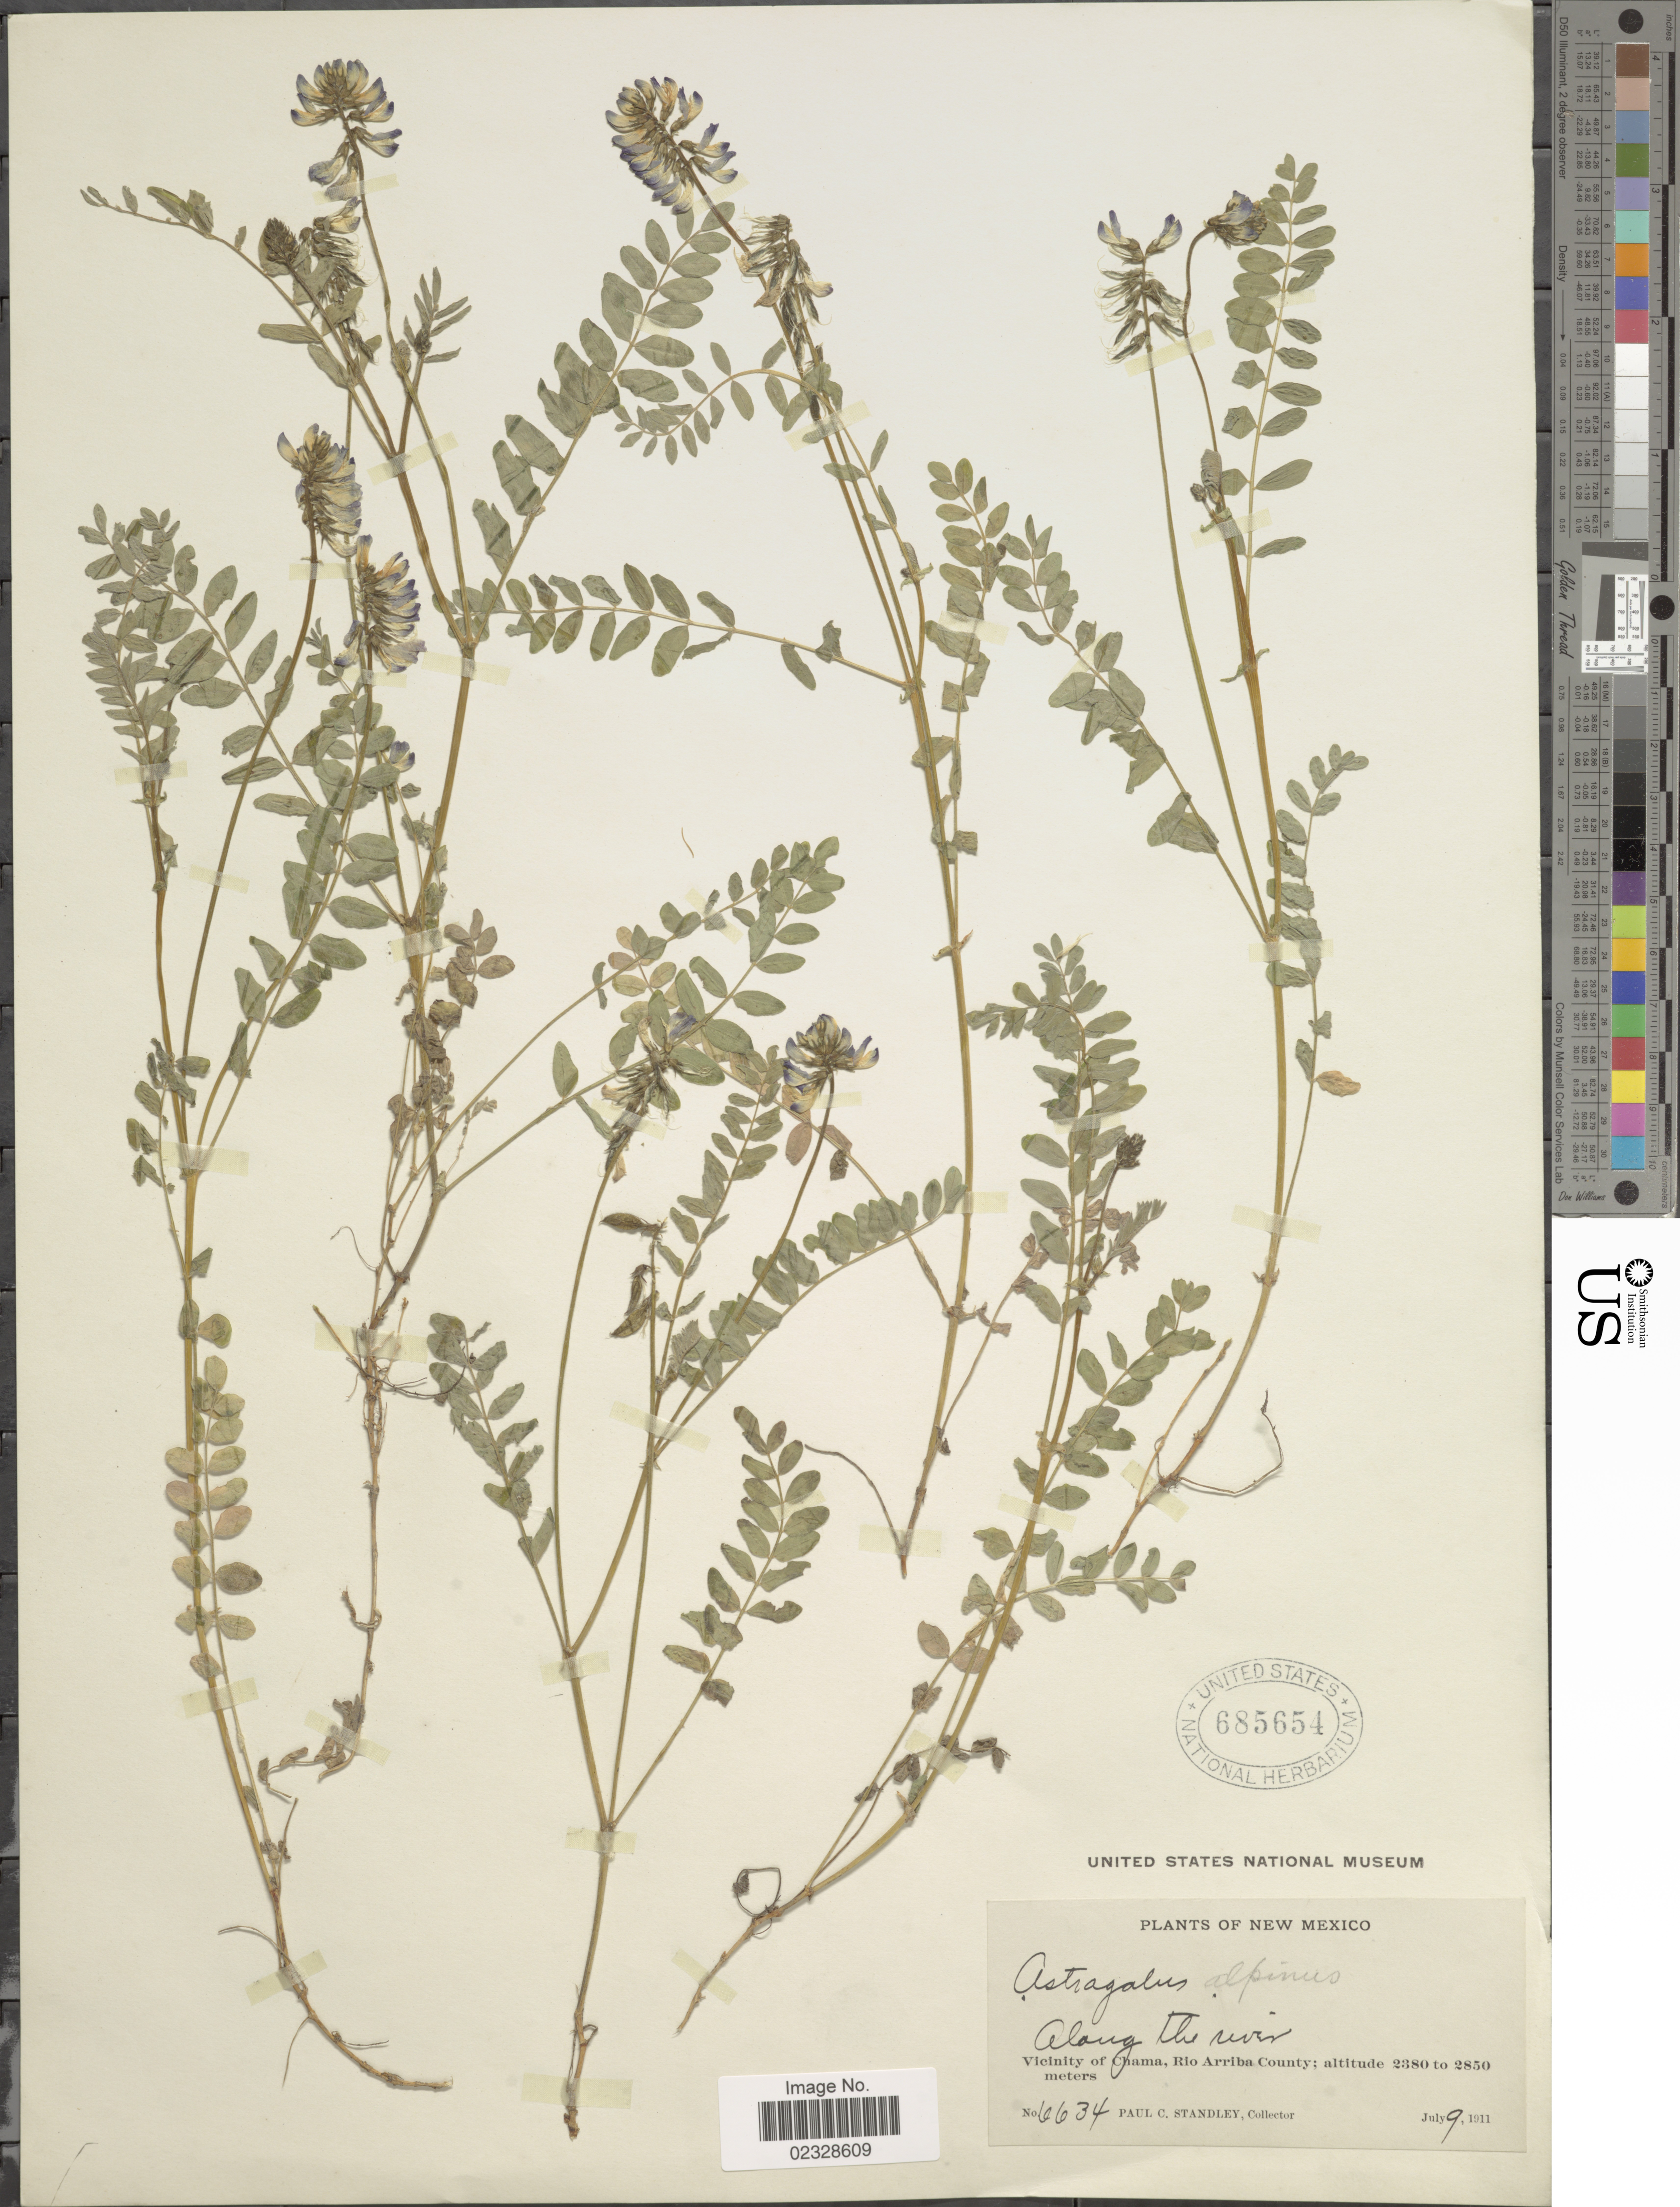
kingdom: Plantae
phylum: Tracheophyta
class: Magnoliopsida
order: Fabales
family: Fabaceae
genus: Astragalus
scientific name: Astragalus alpinus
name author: L.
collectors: P. C. Standley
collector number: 6634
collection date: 1911-07-09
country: United States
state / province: New Mexico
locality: Along the river. Vicinity of Chama, Rio Arriba County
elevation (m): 2380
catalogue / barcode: US 685654